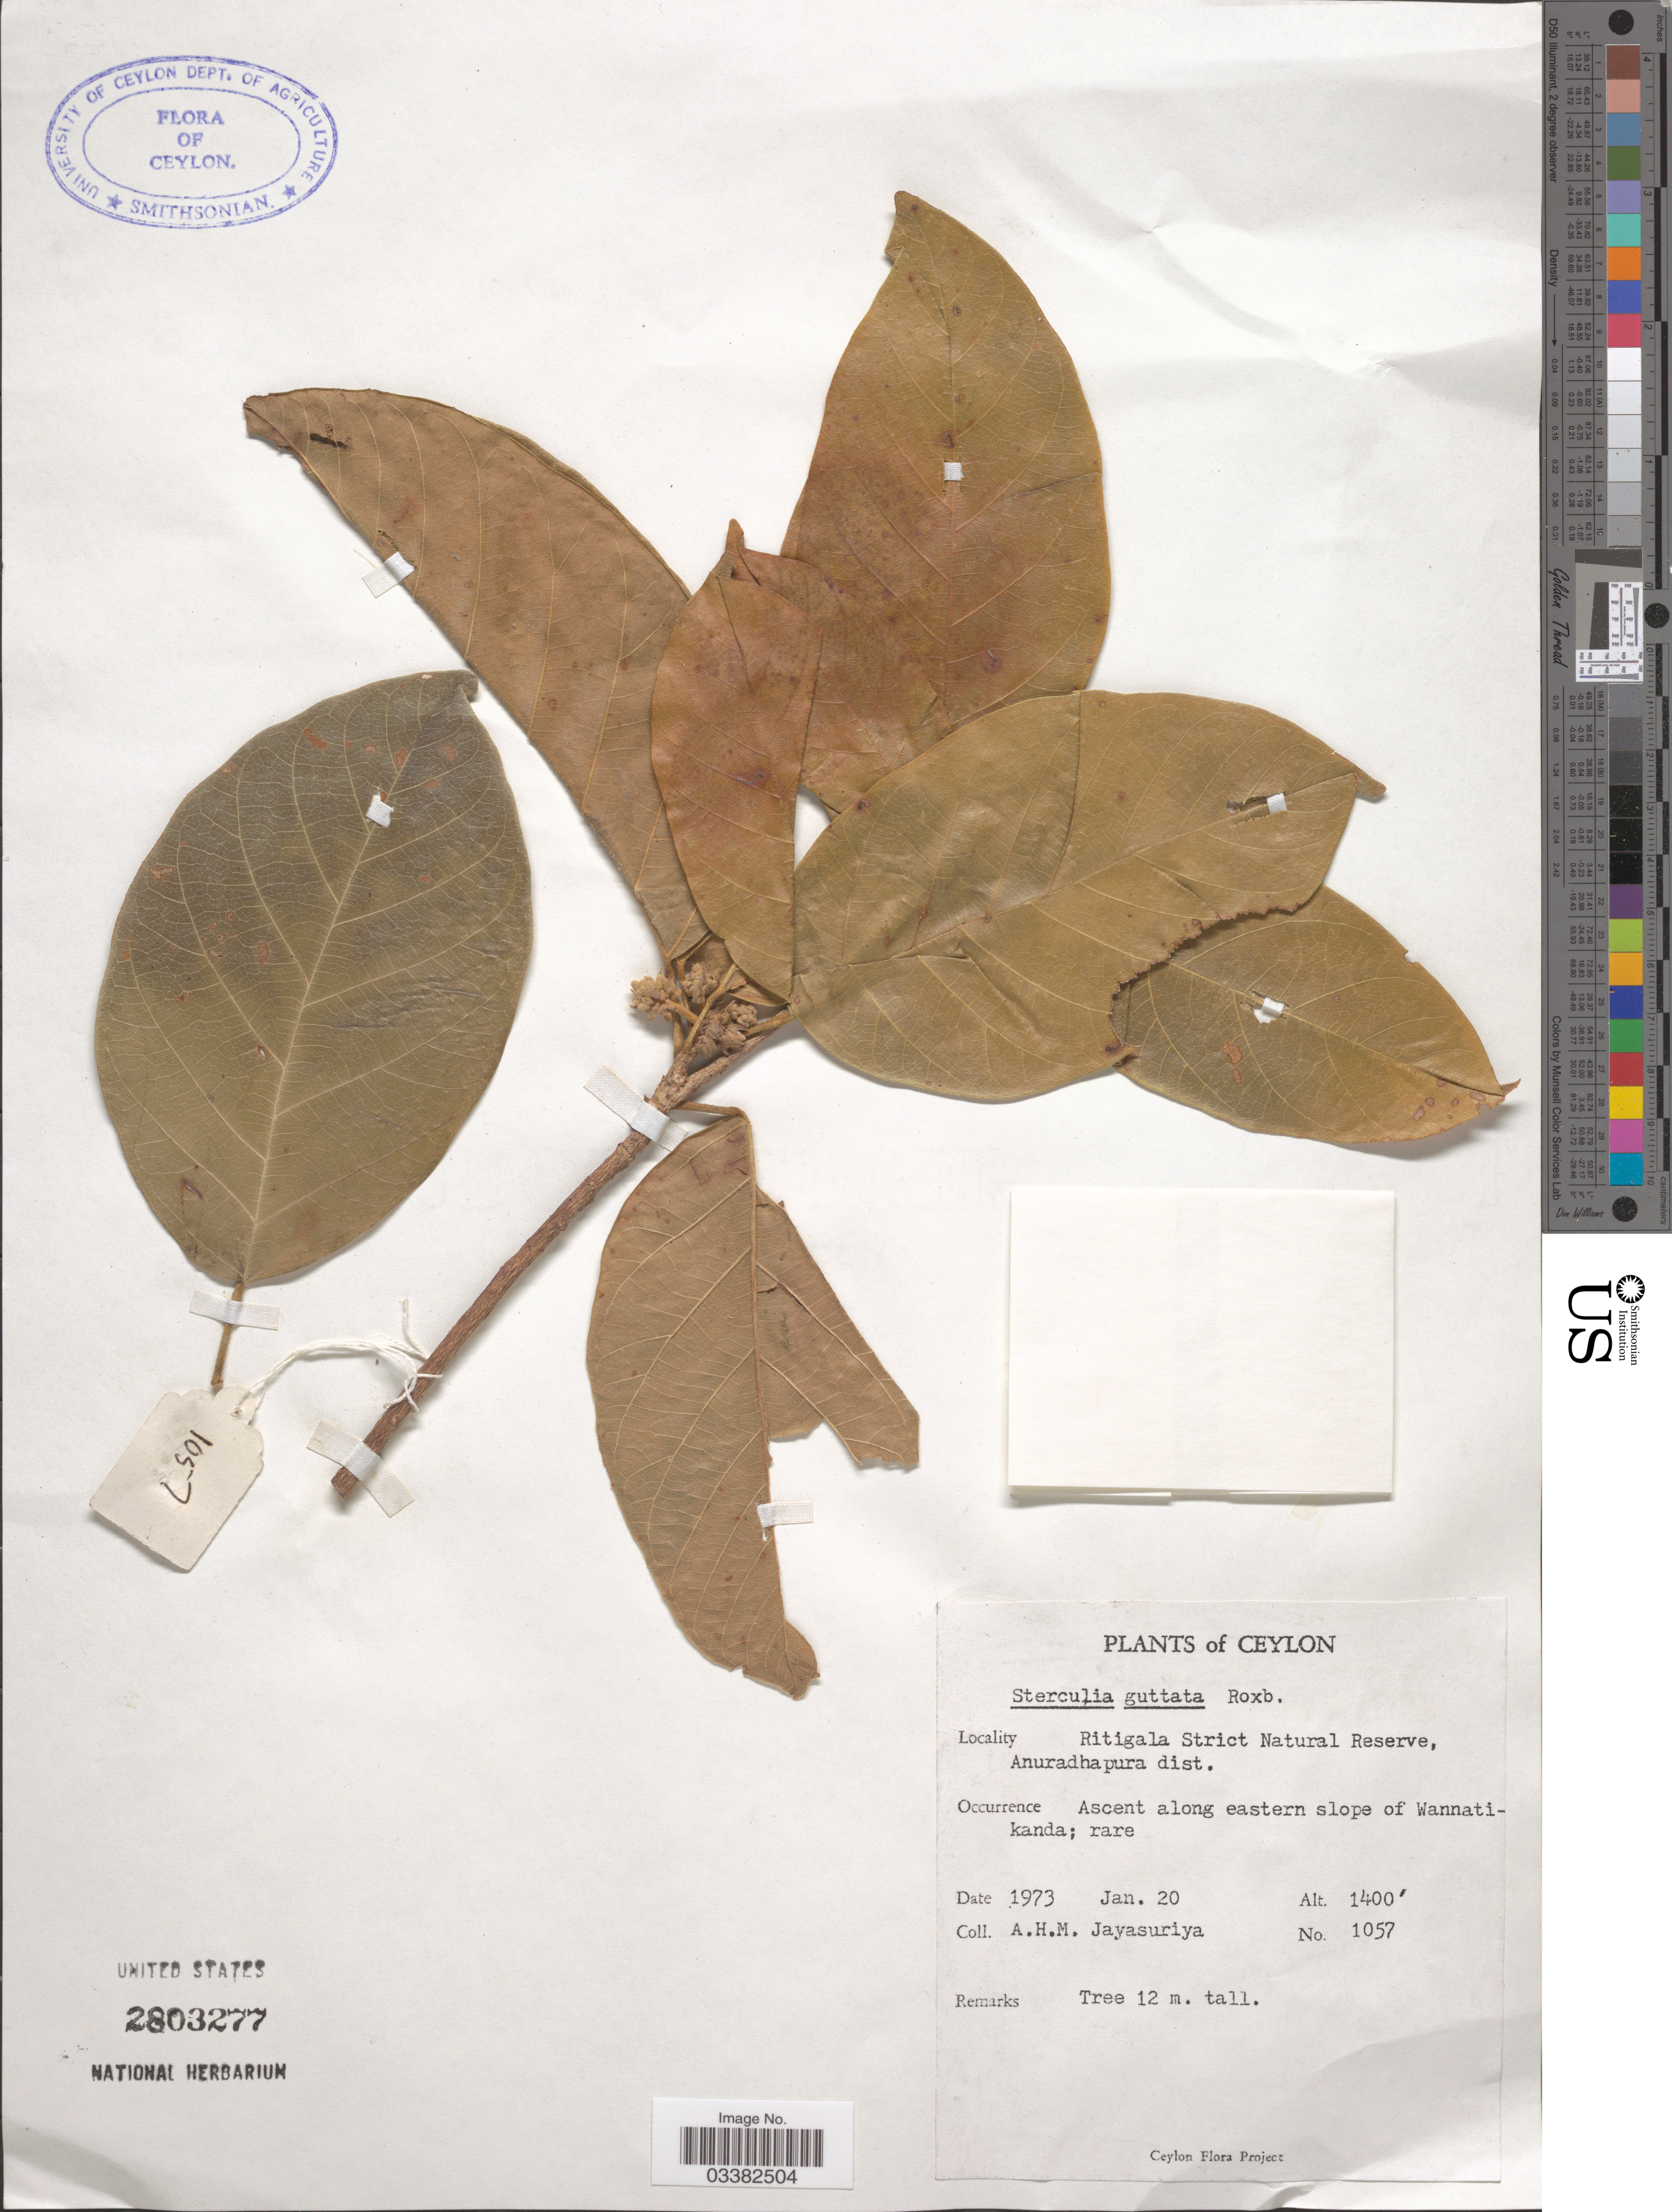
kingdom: Plantae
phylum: Tracheophyta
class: Magnoliopsida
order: Malvales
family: Malvaceae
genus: Sterculia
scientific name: Sterculia guttata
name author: Roxb. ex G. Don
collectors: A. H. Jayasuriya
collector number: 1057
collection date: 1973-01-20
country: Sri Lanka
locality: Ceylon. Ritigala Strict Natural Reserve, Anuradhapura dist. Ascent along eastern slope of Wannatikanda.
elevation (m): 427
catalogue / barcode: US 2803277